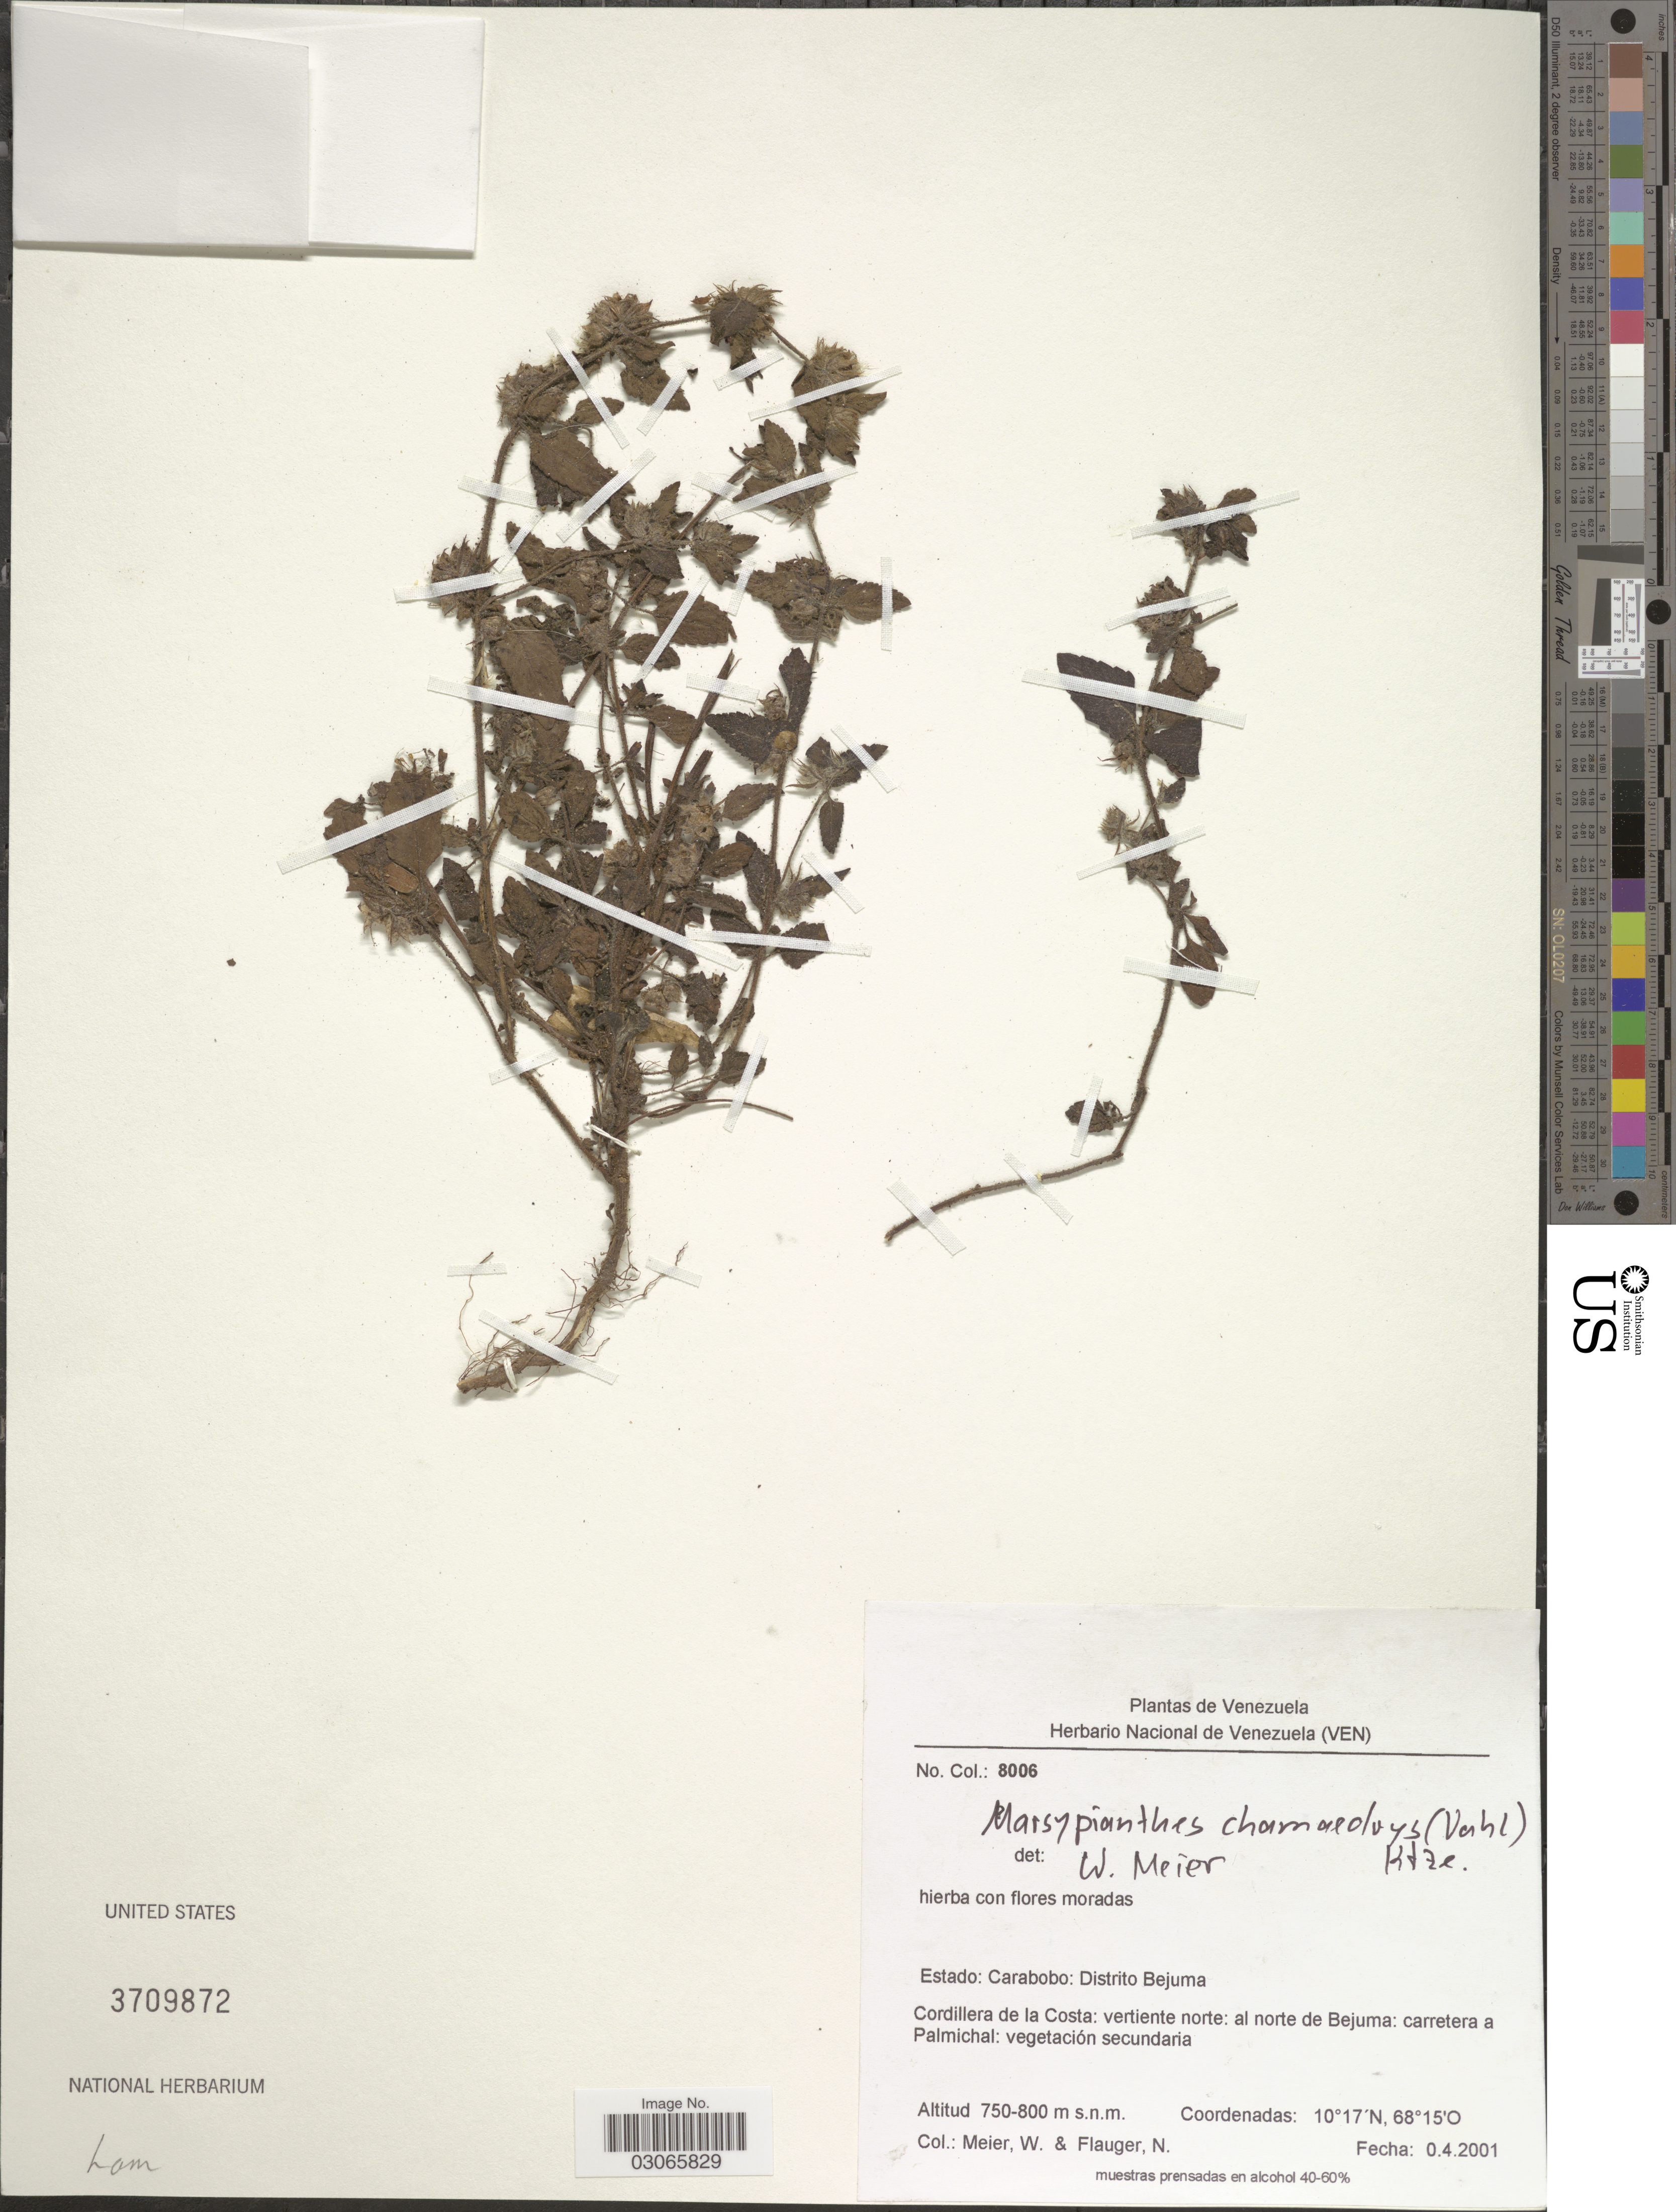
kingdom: Plantae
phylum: Tracheophyta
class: Magnoliopsida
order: Lamiales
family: Lamiaceae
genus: Marsypianthes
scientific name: Marsypianthes chamaedrys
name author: (Vahl) Kuntze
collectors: W. Meier & N. Flauger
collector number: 8006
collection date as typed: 0.4.2001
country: Venezuela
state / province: Carabobo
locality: Distrito Bejuma. Cordillera de la Costa: vertiente norte: al norte de Bejuma: carretera a Palmichal.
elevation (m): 750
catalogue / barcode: US 3709872